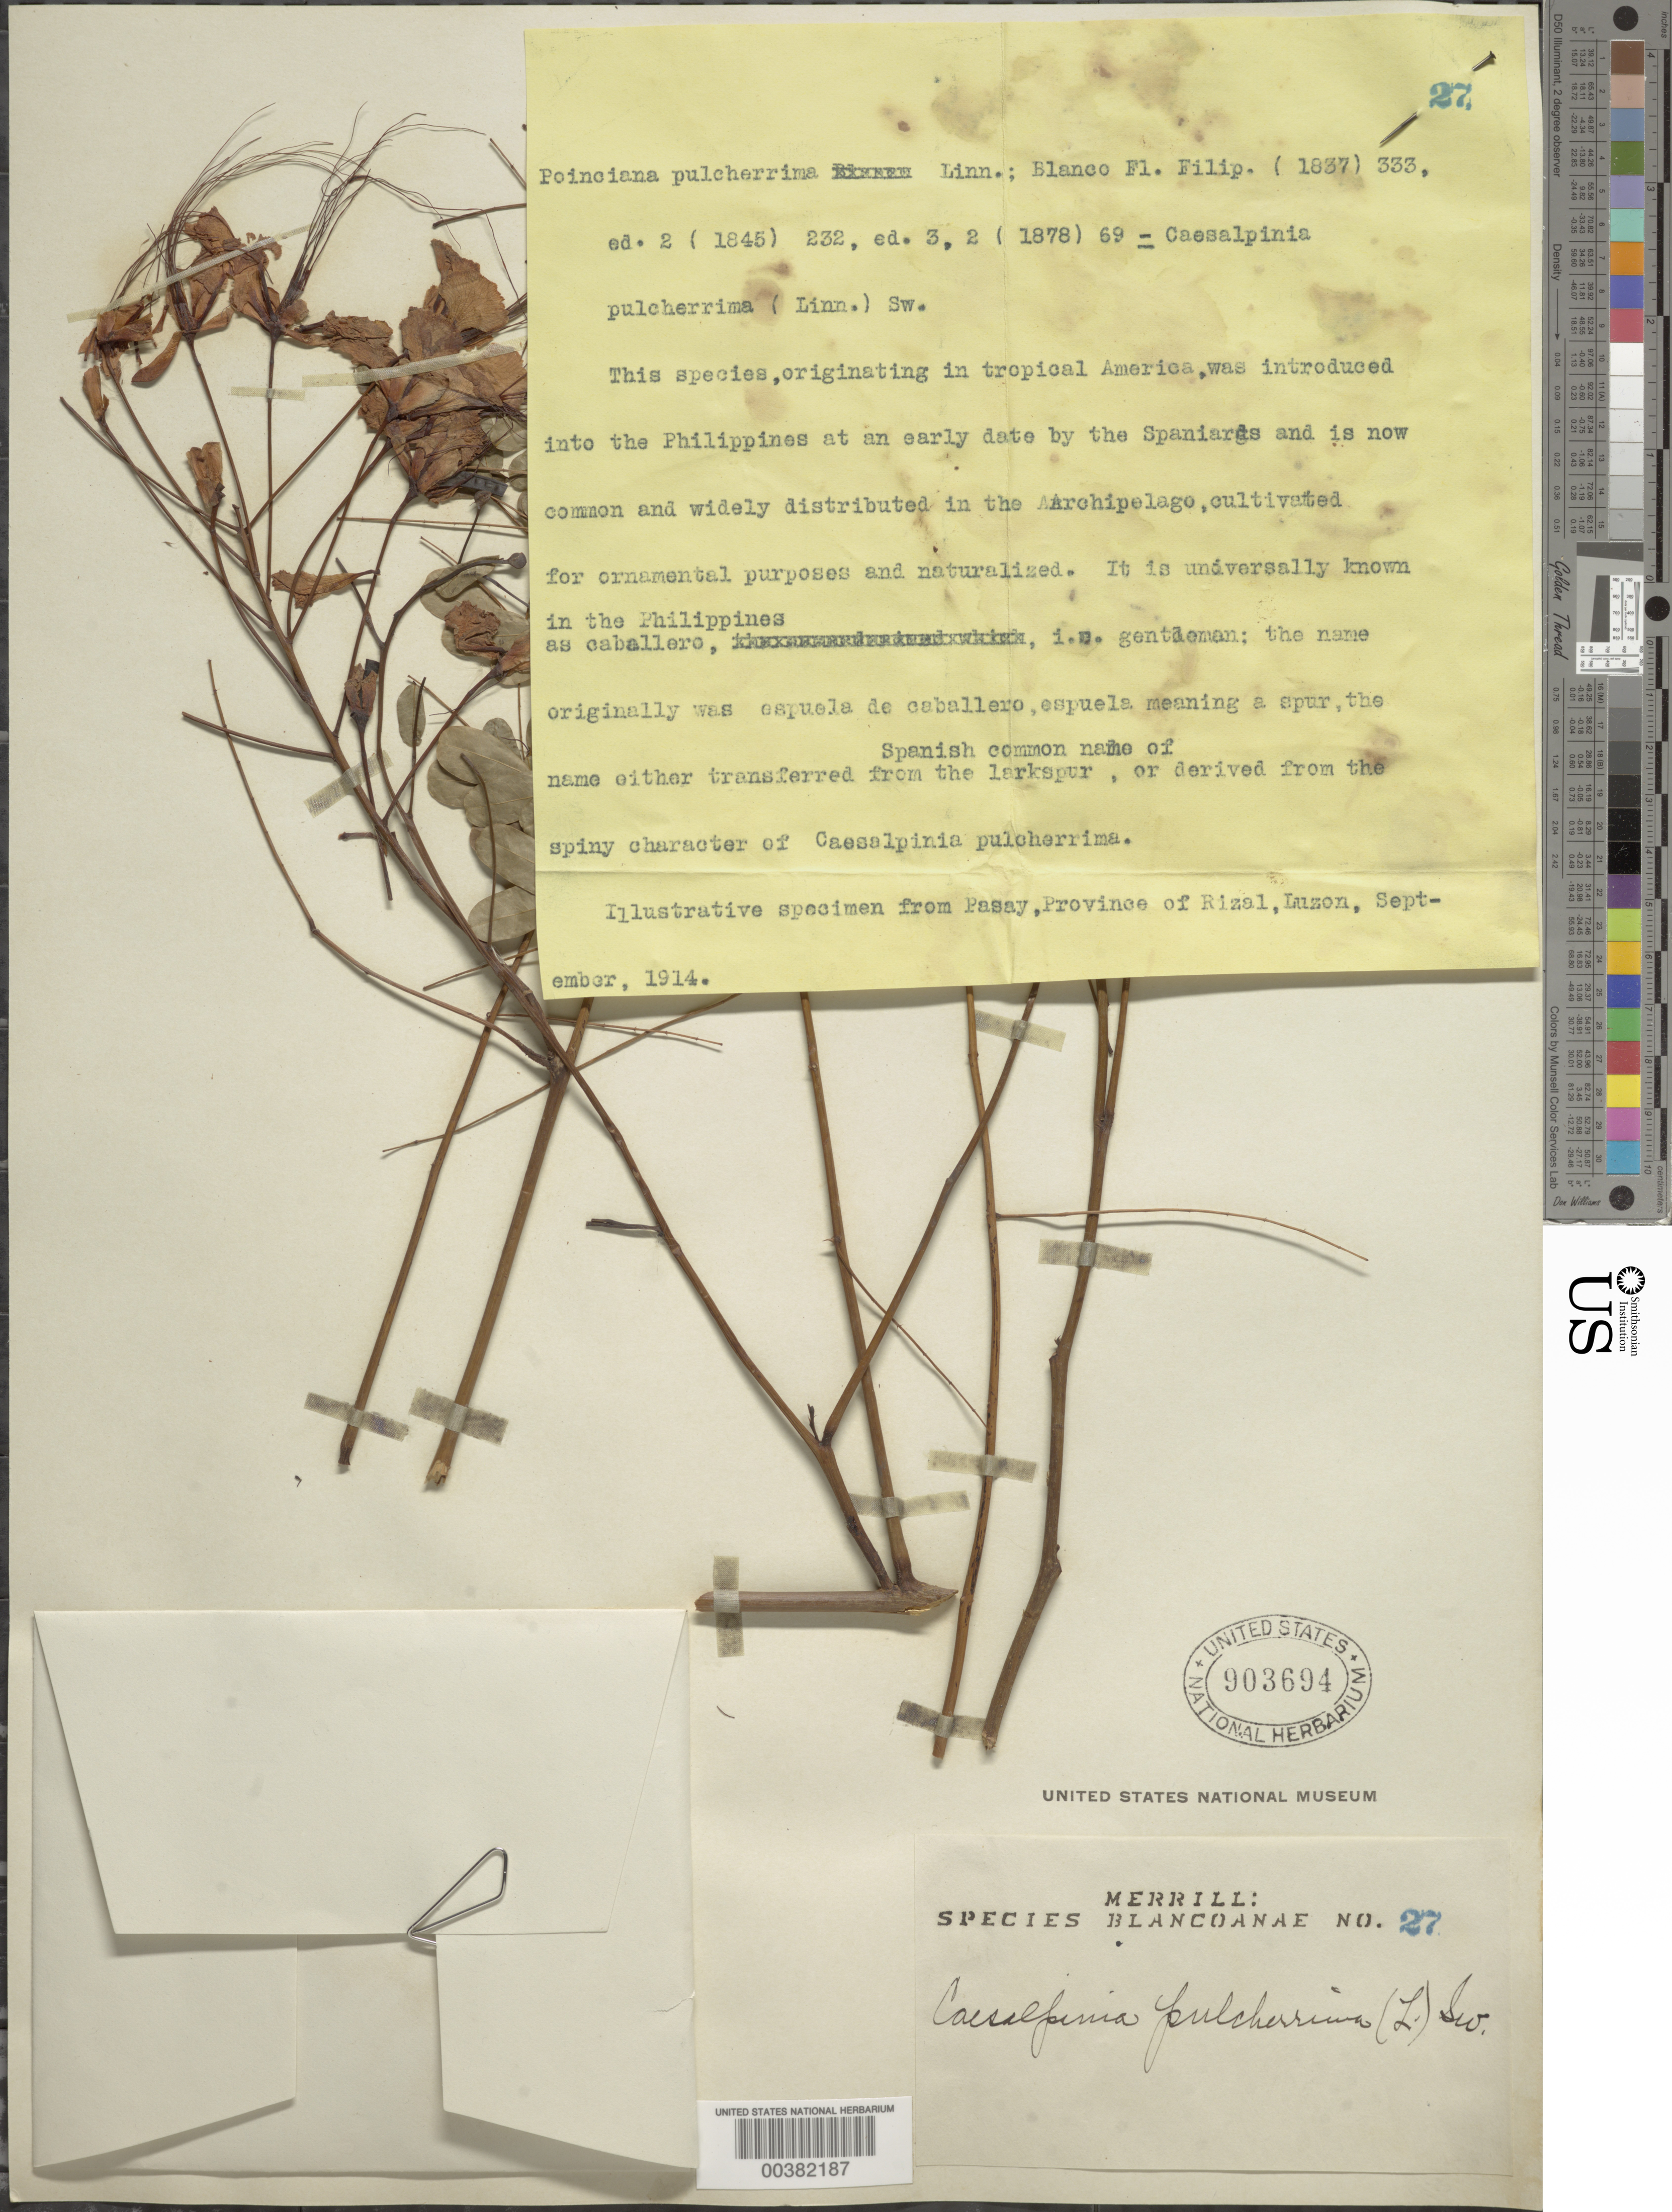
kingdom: Plantae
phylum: Tracheophyta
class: Magnoliopsida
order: Fabales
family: Fabaceae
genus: Caesalpinia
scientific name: Caesalpinia pulcherrima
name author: (L.) Sw.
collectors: E. D. Merrill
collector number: Sp. Blancoan. 0027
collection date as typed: Sep 1914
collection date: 1914-09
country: Philippines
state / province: National Capital Region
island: Luzon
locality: Pasay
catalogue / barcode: US 903694